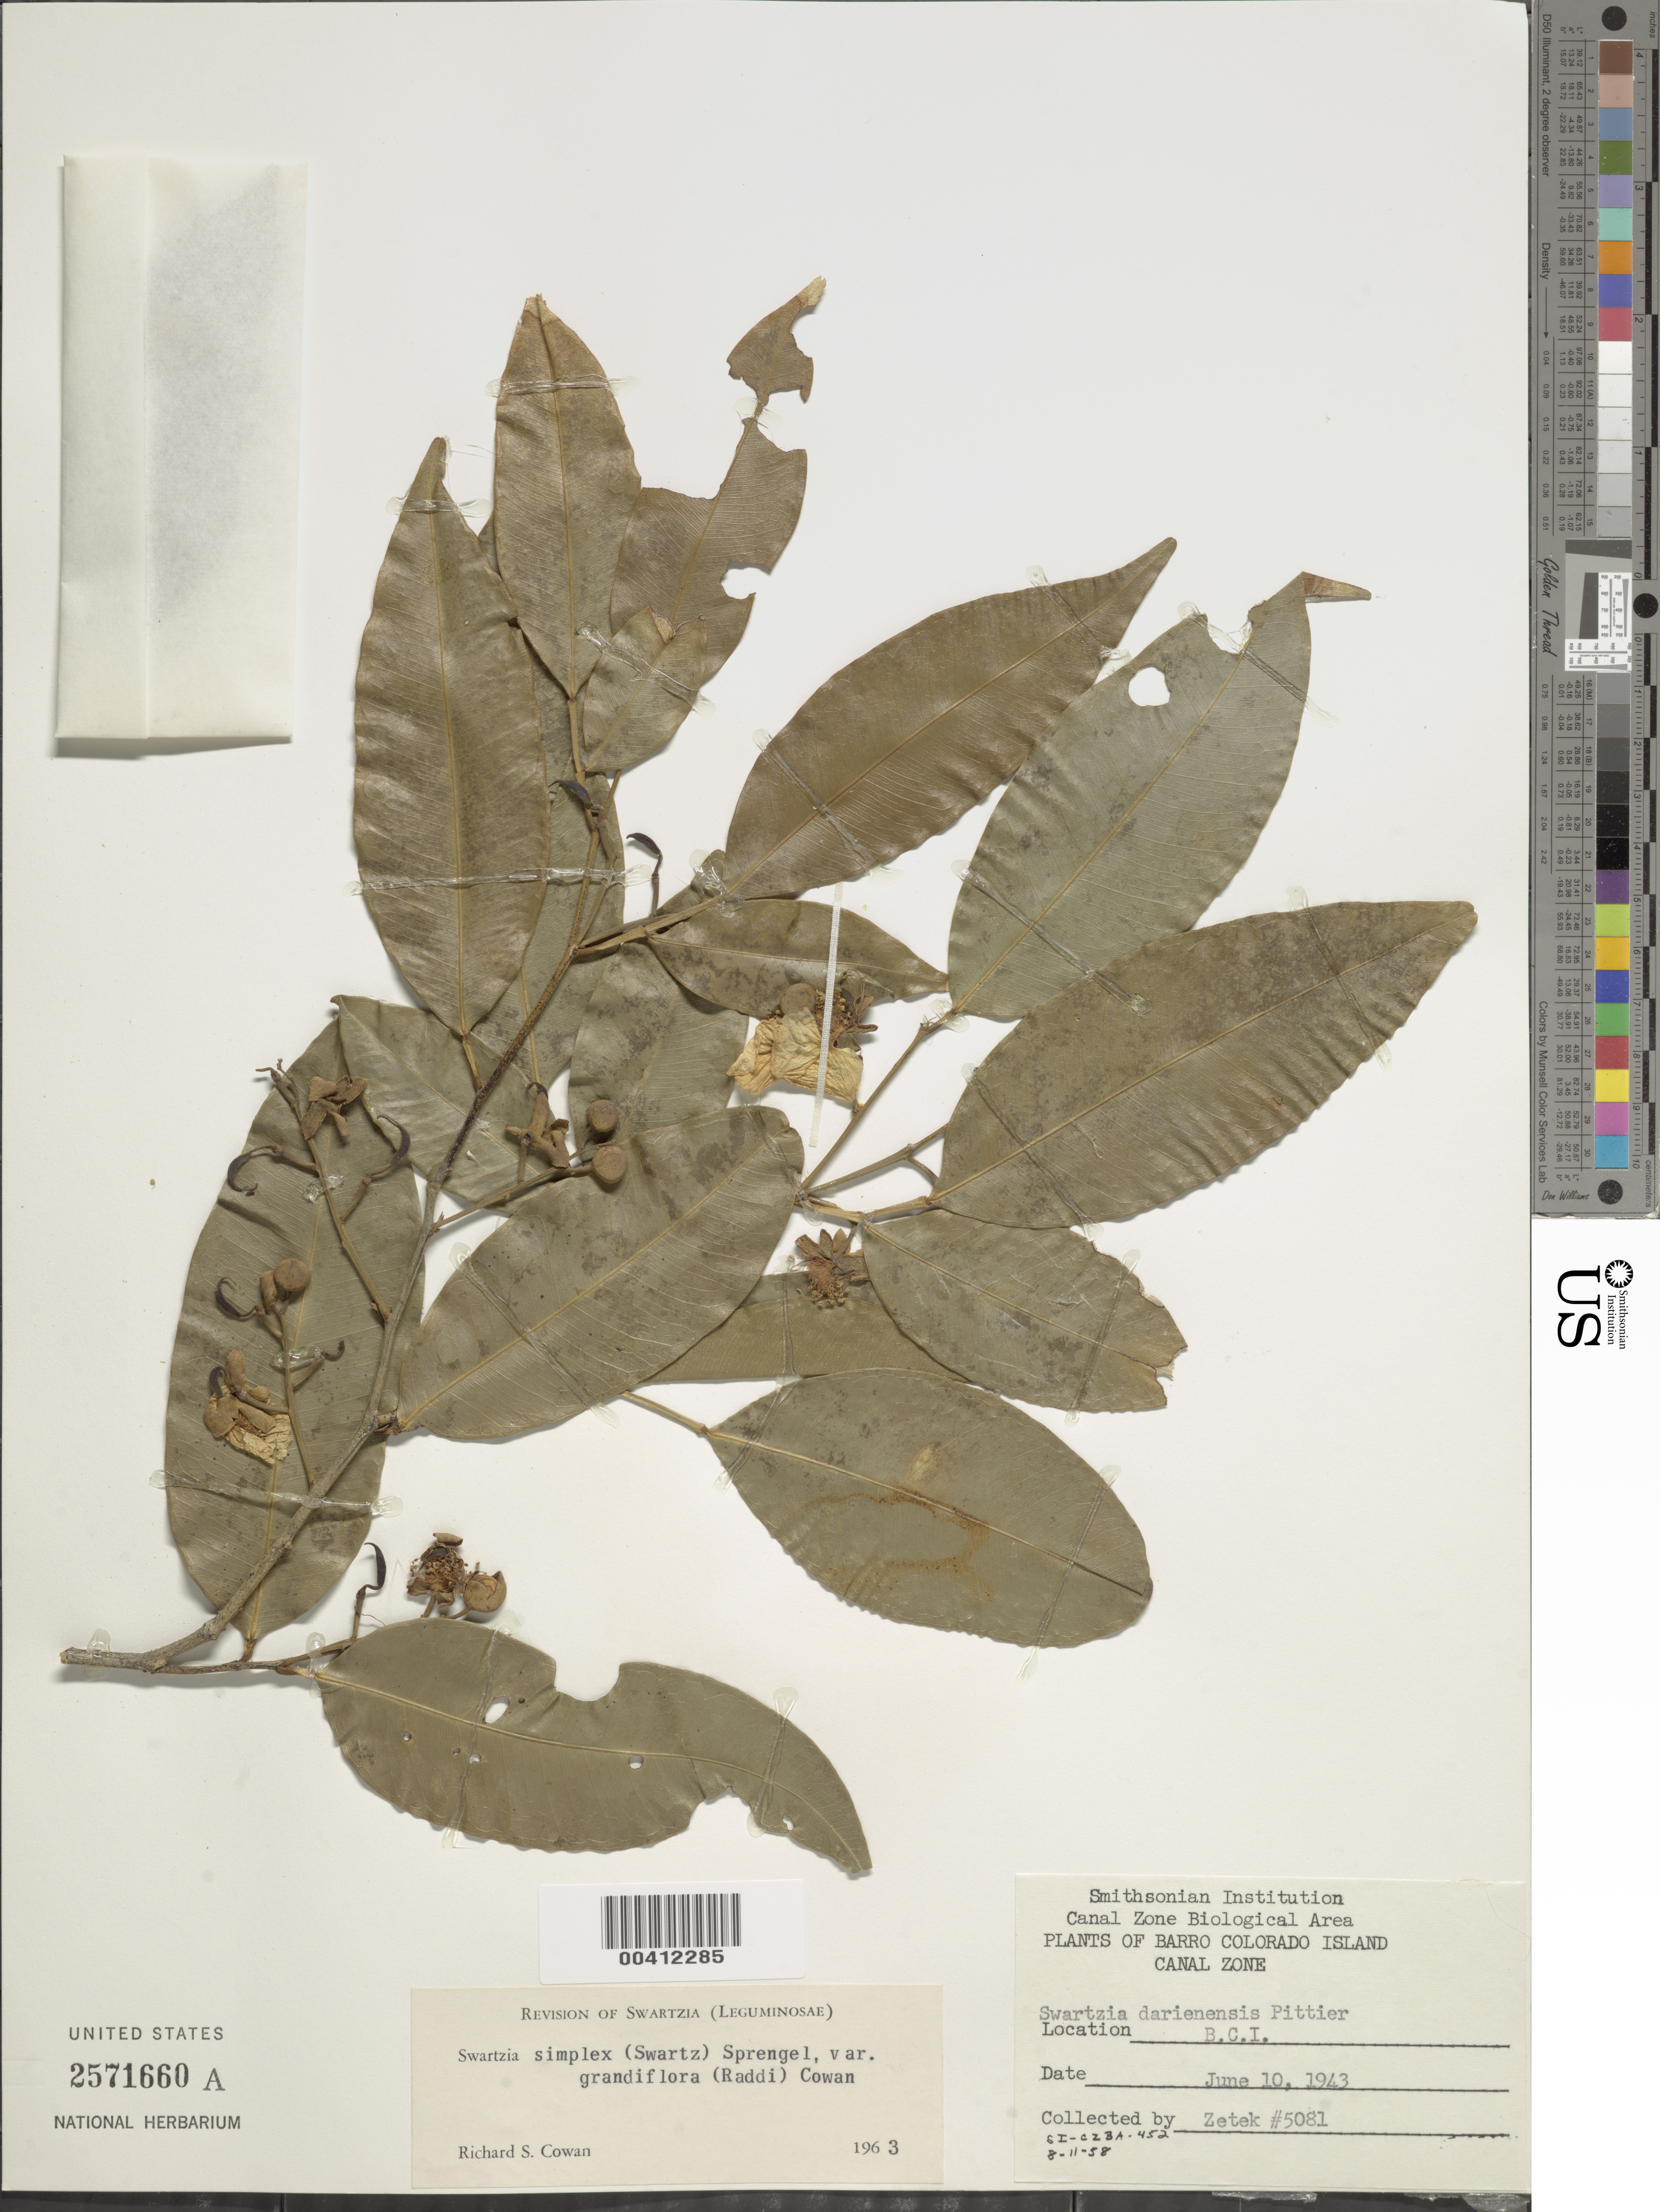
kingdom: Plantae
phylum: Tracheophyta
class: Magnoliopsida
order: Fabales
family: Fabaceae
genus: Swartzia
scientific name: Swartzia simplex var. grandiflora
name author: (Raddi) R.S. Cowan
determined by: Cowan, R. S.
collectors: -. Zetek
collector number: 5081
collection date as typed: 10 Jun 1943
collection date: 1943-06-10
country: Panama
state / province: Panamá Oeste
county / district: Canal Zone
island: Barro Colorado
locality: Barro Colorado I.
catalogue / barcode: US 2571660A